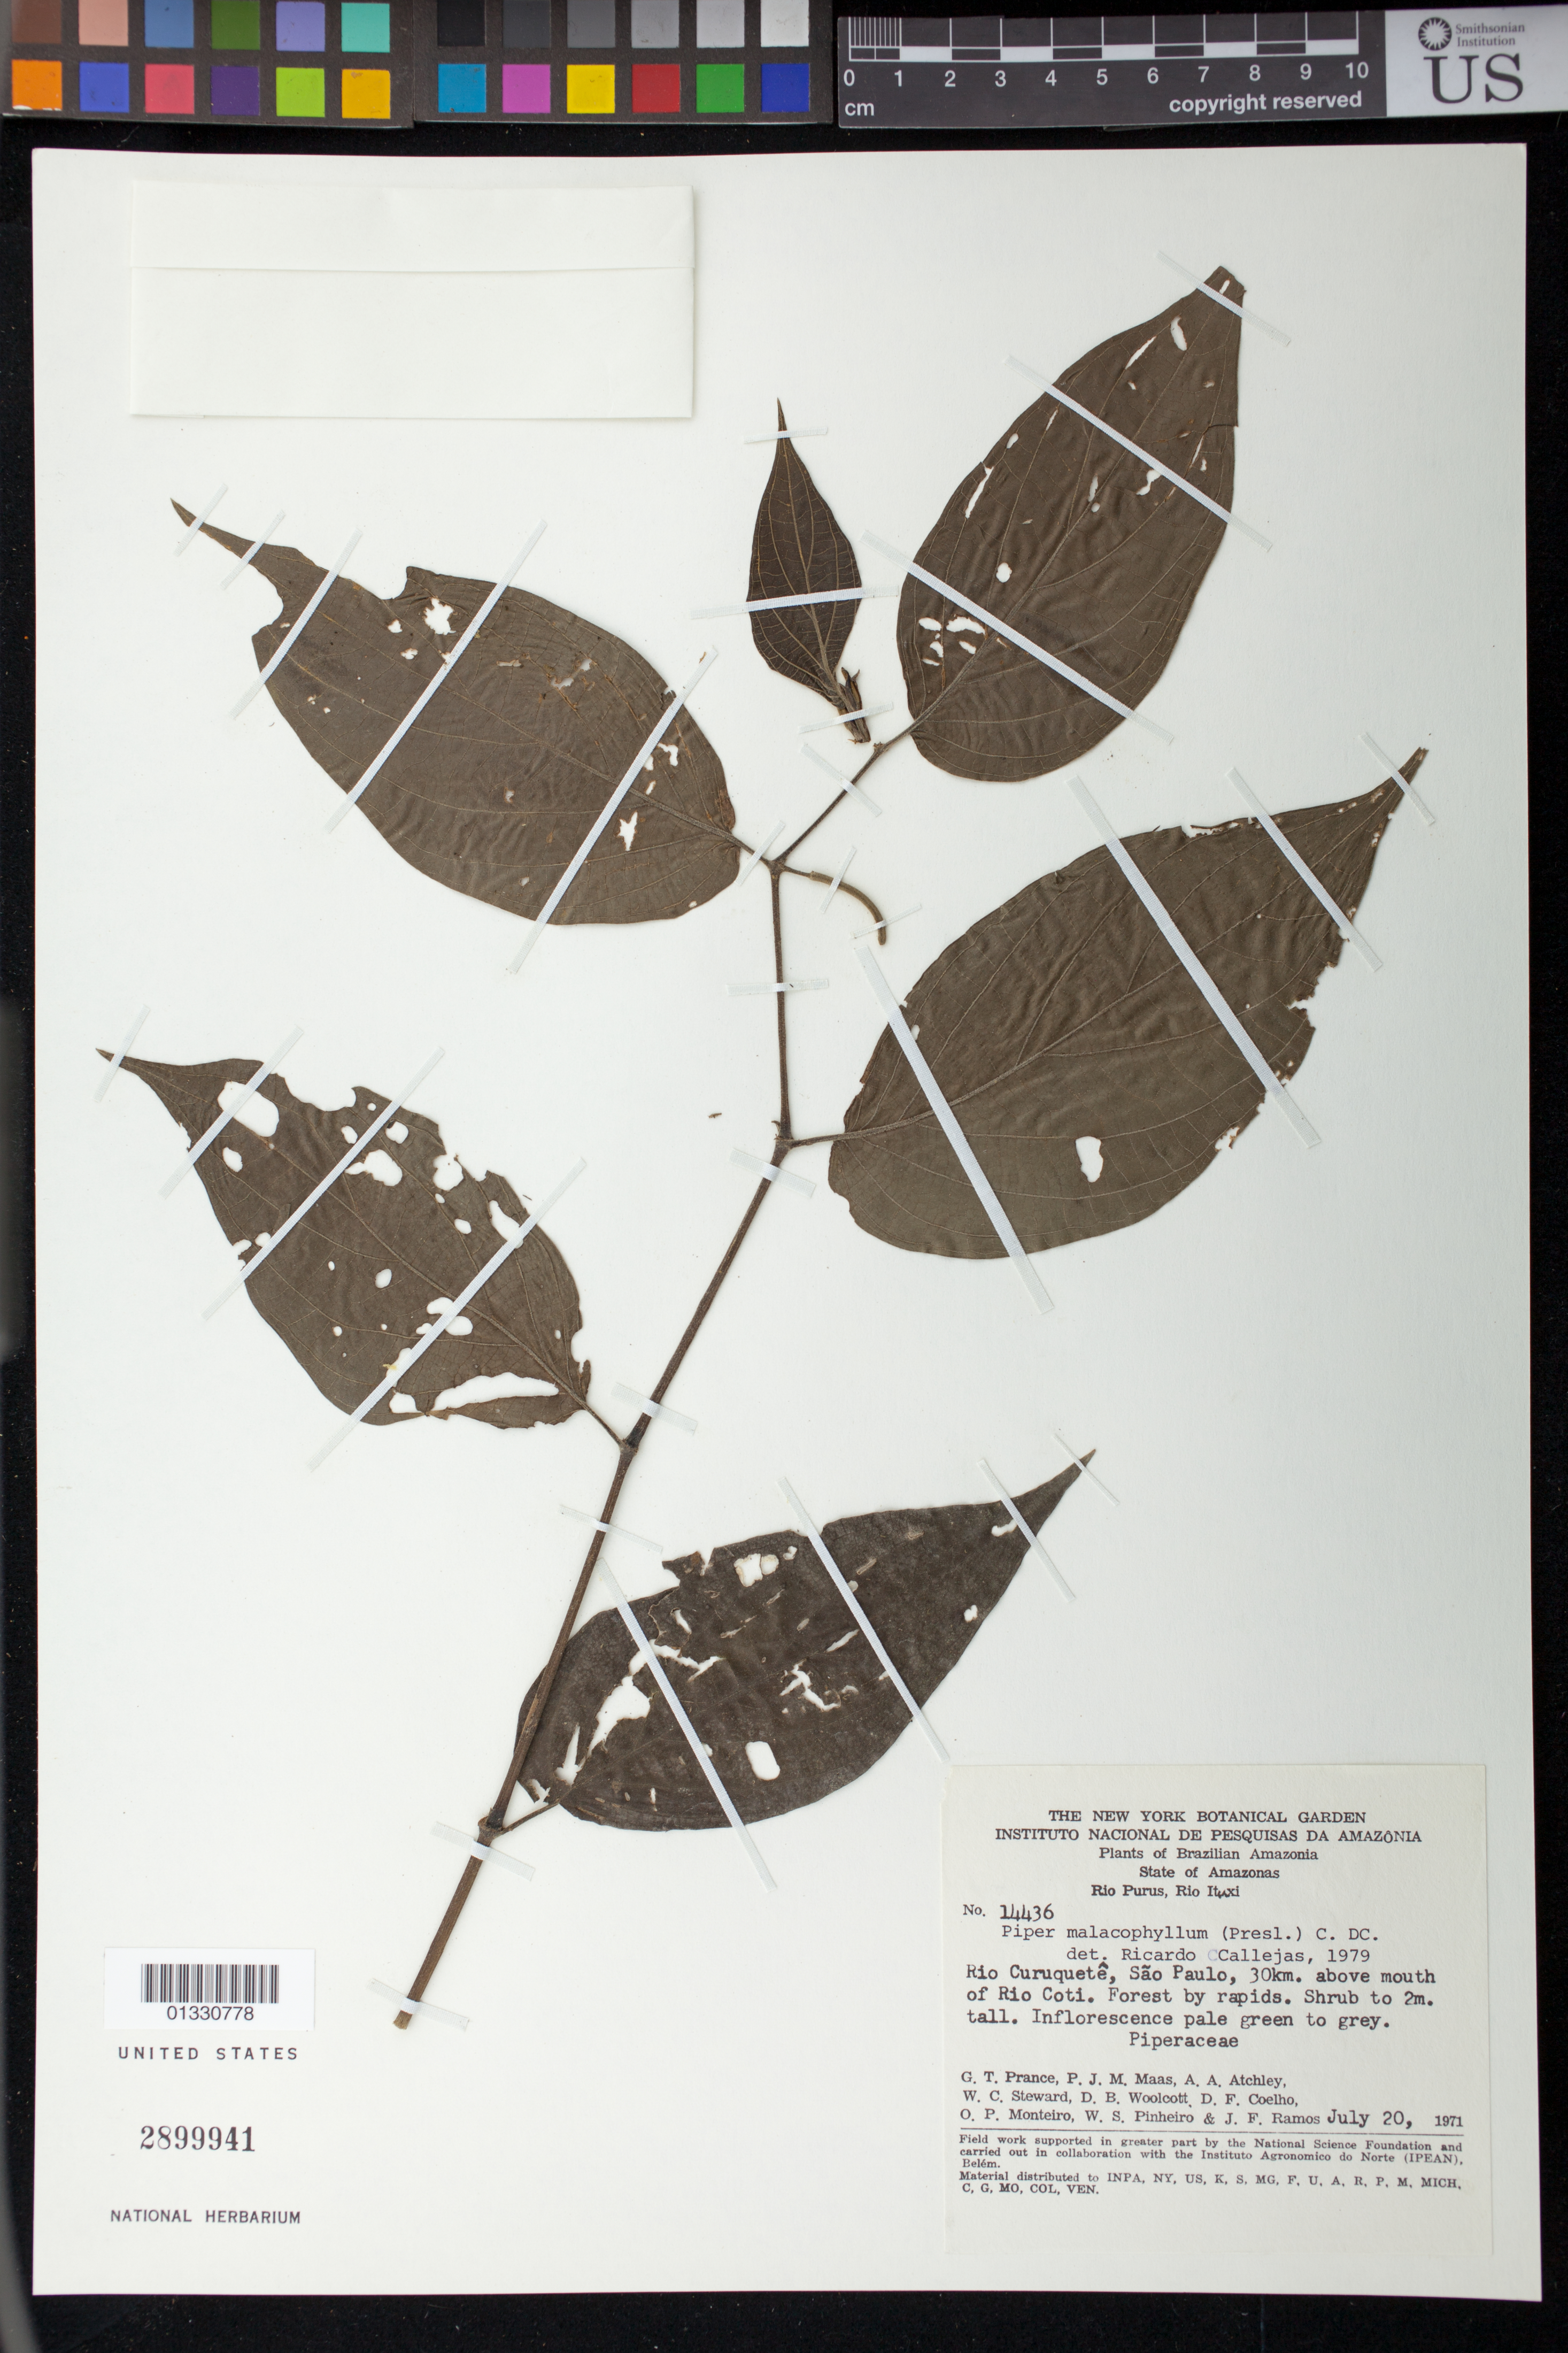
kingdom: Plantae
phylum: Tracheophyta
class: Magnoliopsida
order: Piperales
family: Piperaceae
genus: Piper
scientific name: Piper malacophyllum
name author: (C. Presl) C. DC.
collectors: G. T. Prance et al.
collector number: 14436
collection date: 1971-07-20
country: Brazil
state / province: Amazonas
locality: Rio Curuquetê, São Paulo, 30 km above mouth of Rio Coti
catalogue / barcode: US 2899941